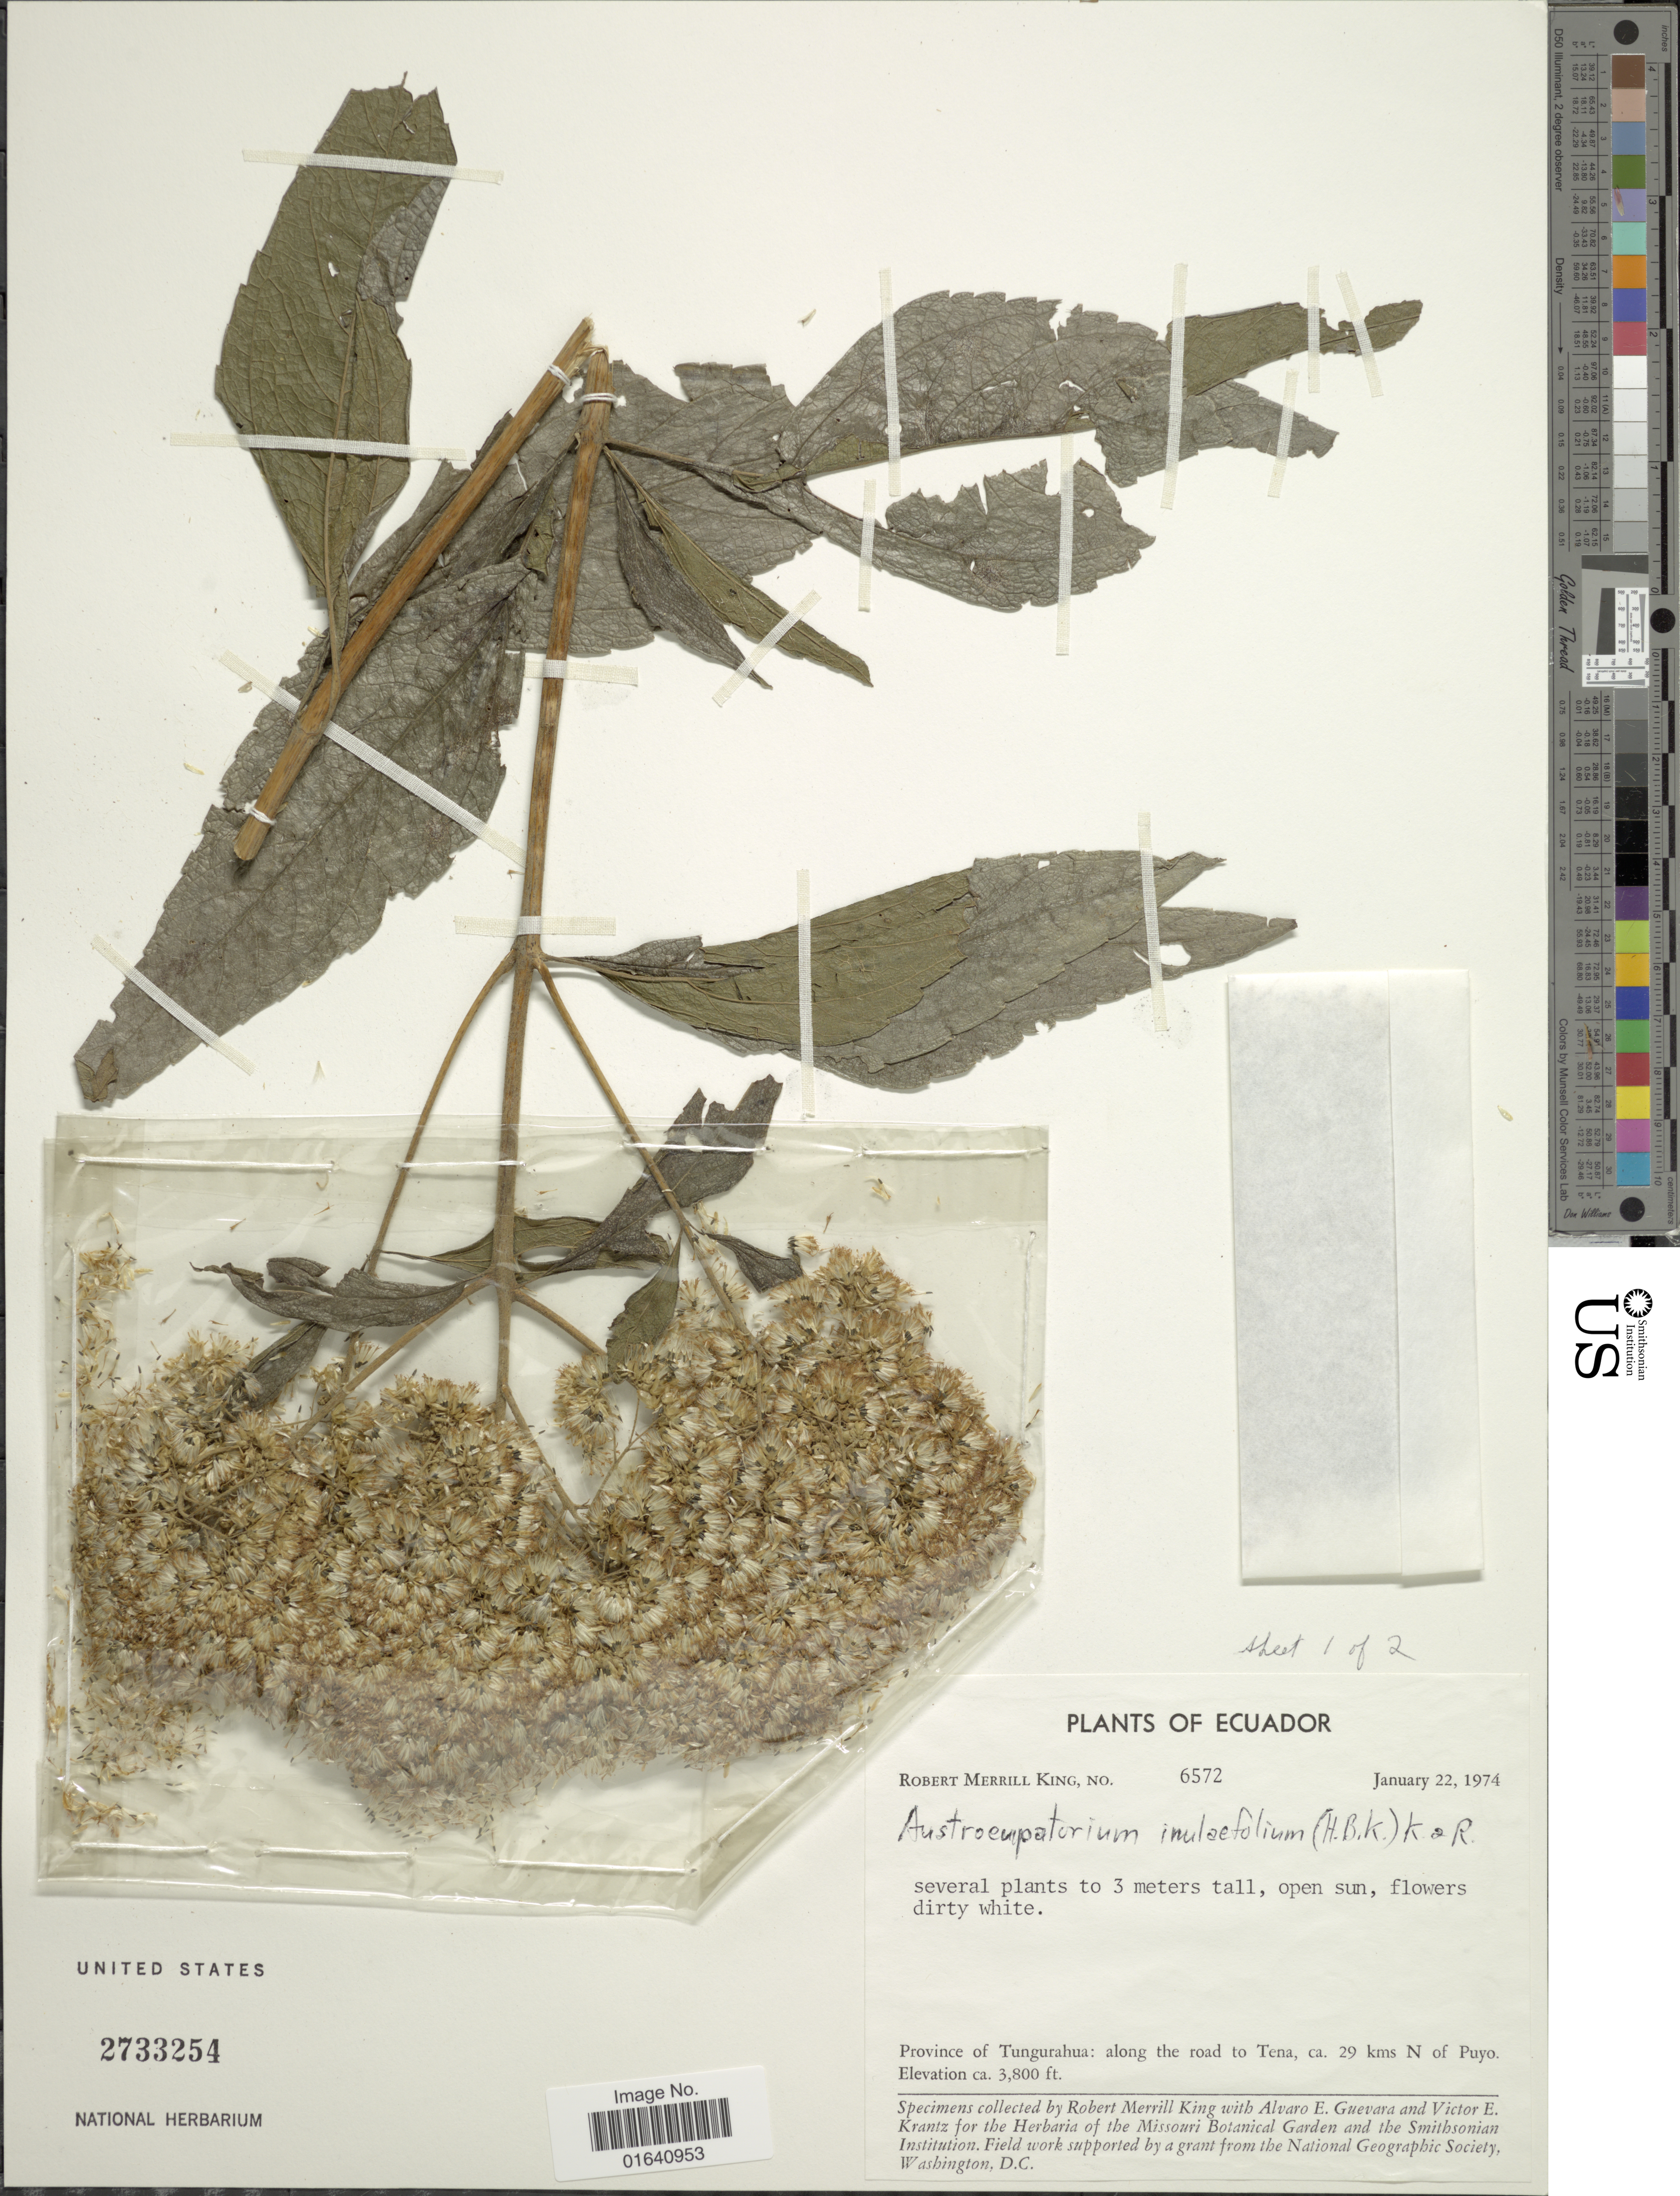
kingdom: Plantae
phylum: Tracheophyta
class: Magnoliopsida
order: Asterales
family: Asteraceae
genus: Austroeupatorium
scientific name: Austroeupatorium decemflorum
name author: (DC.) R.M. King & H. Rob.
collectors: R. M. King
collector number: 6572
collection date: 1974-01-22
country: Ecuador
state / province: Tungurahua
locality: Along the road to Tena, ca. 29 kms N of Puyo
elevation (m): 1158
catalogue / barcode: US 2733254